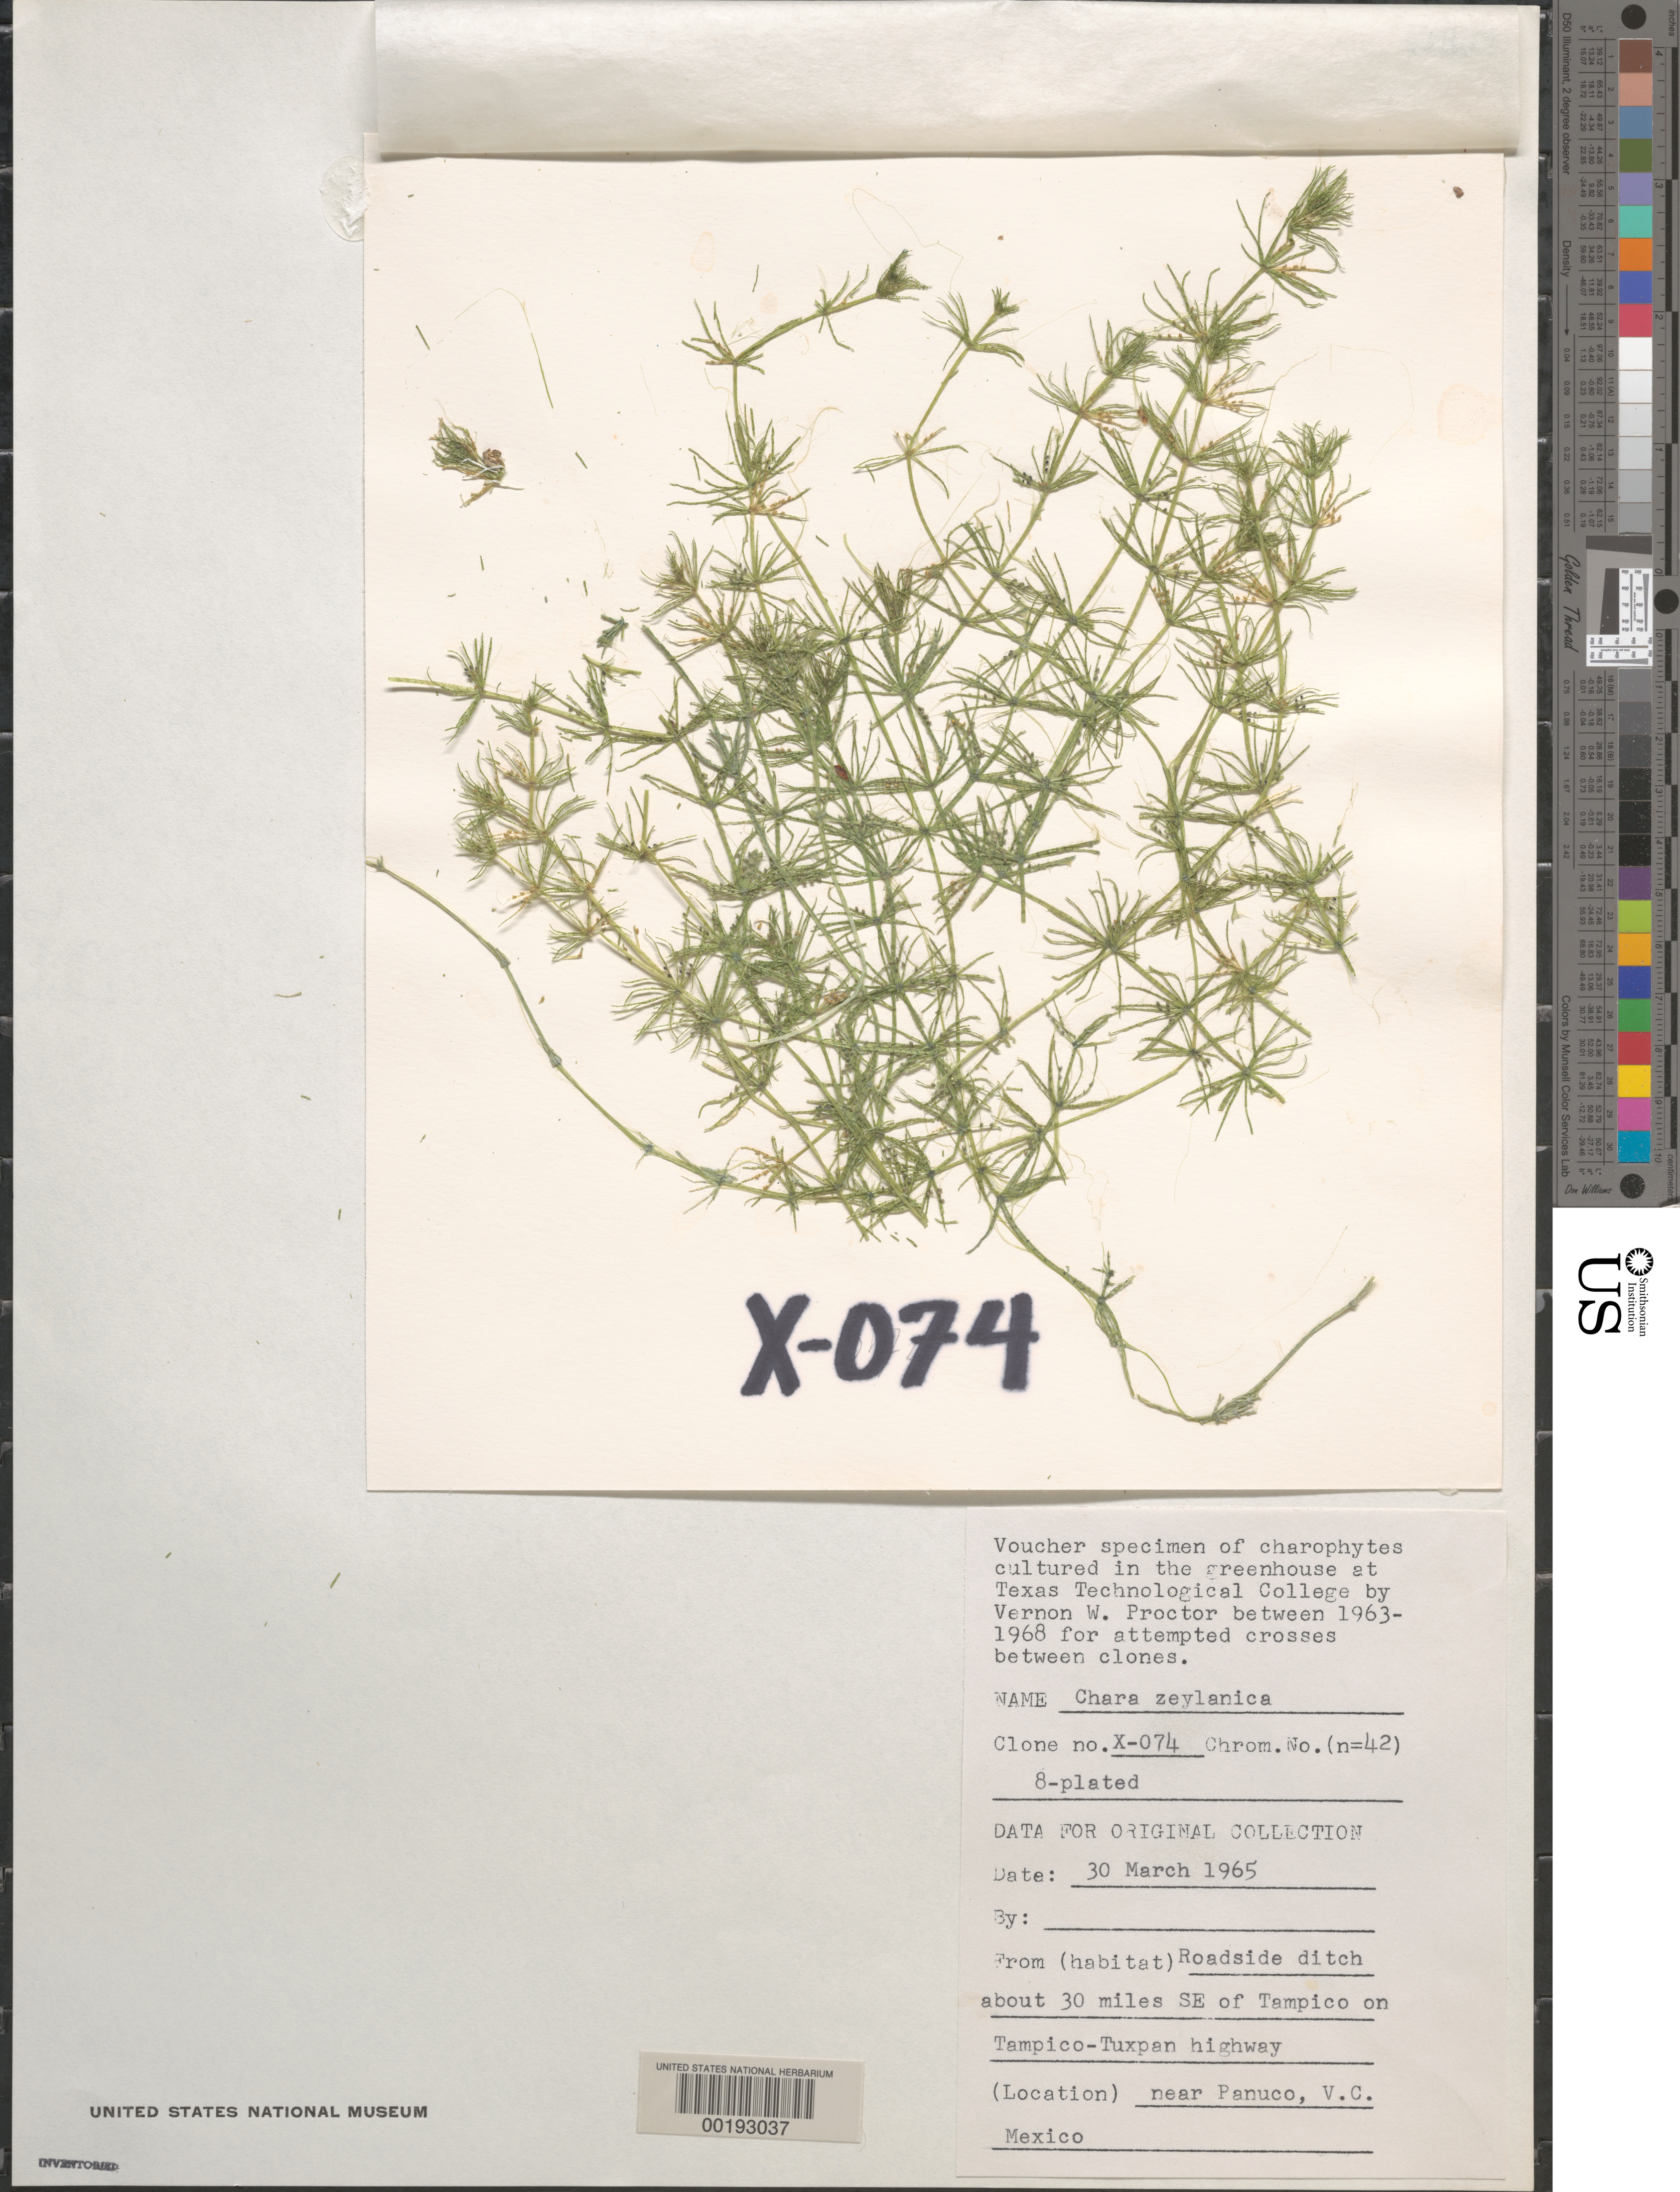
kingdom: Plantae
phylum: Charophyta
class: Charophyceae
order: Charales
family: Characeae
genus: Chara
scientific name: Chara zeylanica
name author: J.G. Klein ex Willd.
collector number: X-074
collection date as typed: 30 Mar 1965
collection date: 1965-03-30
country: Mexico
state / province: Veracruz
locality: Tampico-Tuxpan Highway 30 miles southeast of Tampico, near Panuco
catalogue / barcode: US 44803